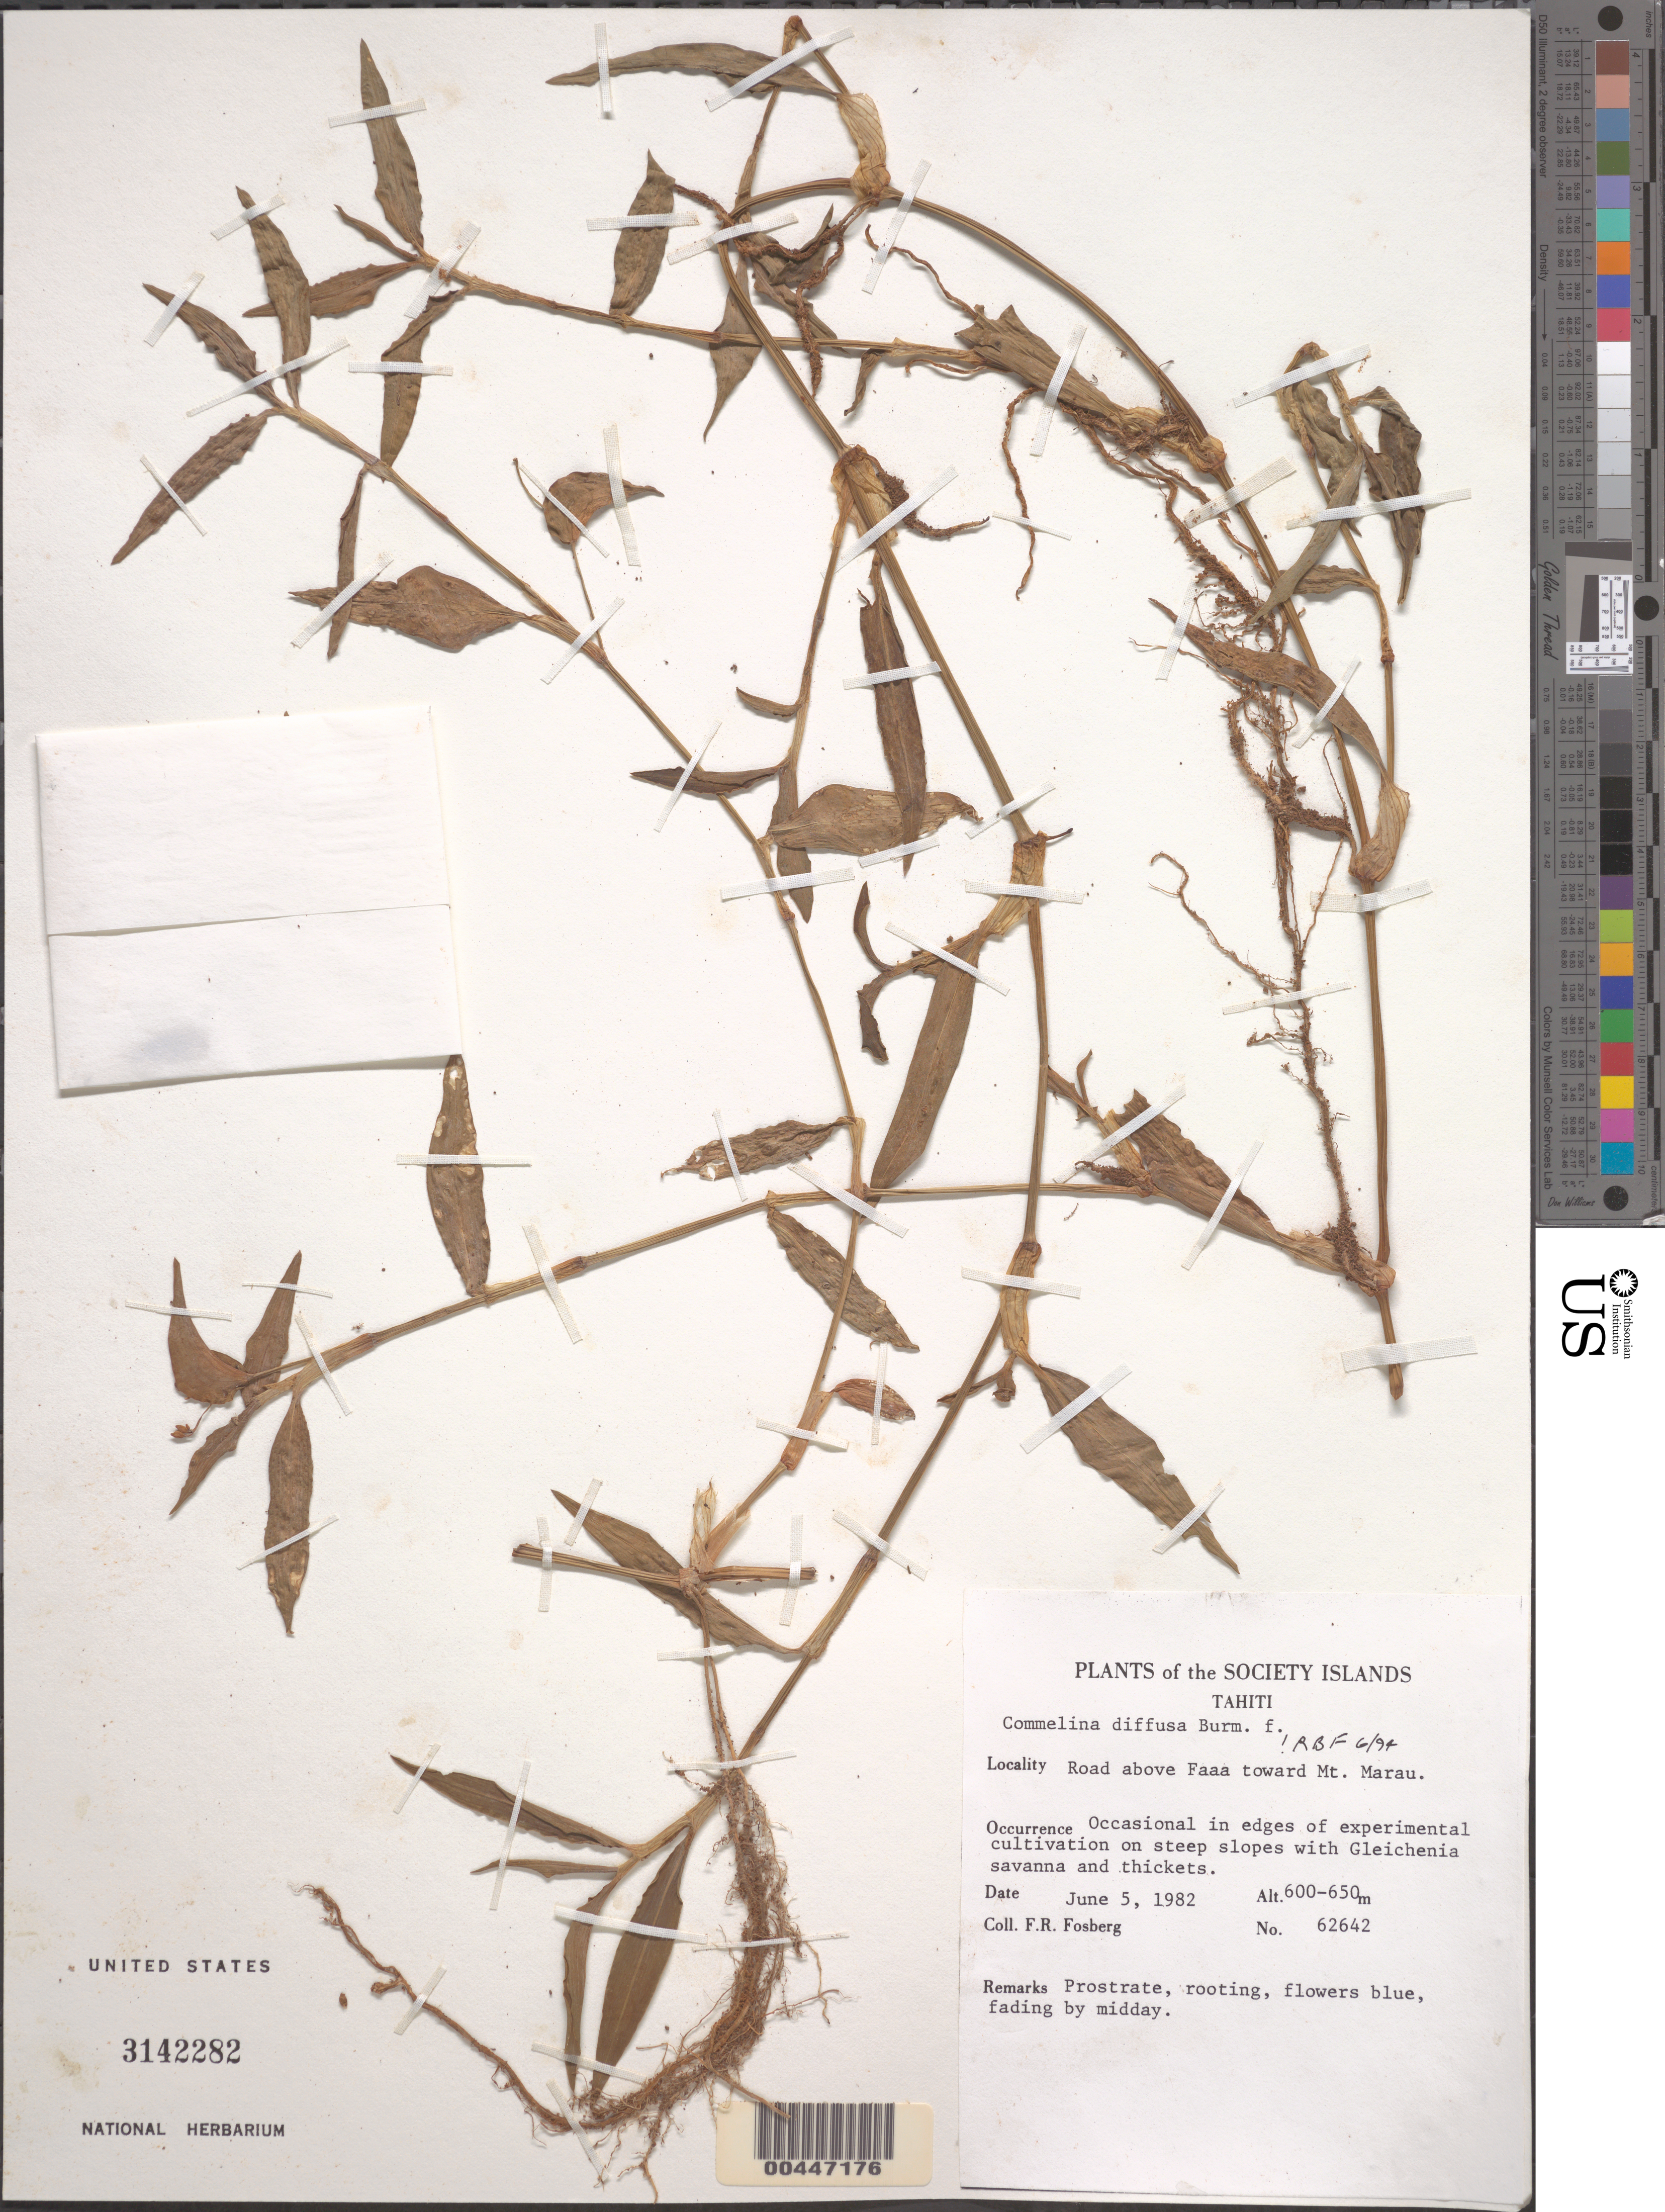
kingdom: Plantae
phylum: Tracheophyta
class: Liliopsida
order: Commelinales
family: Commelinaceae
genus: Commelina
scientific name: Commelina diffusa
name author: Burm. f.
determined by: Faden, Robert B., (US), Smithsonian Institution - National Museum of Natural History (UNITED STATES)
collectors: F. R. Fosberg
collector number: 62642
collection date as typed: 05 Jun 1982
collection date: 1982-06-05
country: French Polynesia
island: Tahiti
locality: Above faaa toward mt. marau [Society Is.]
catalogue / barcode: US 3142282